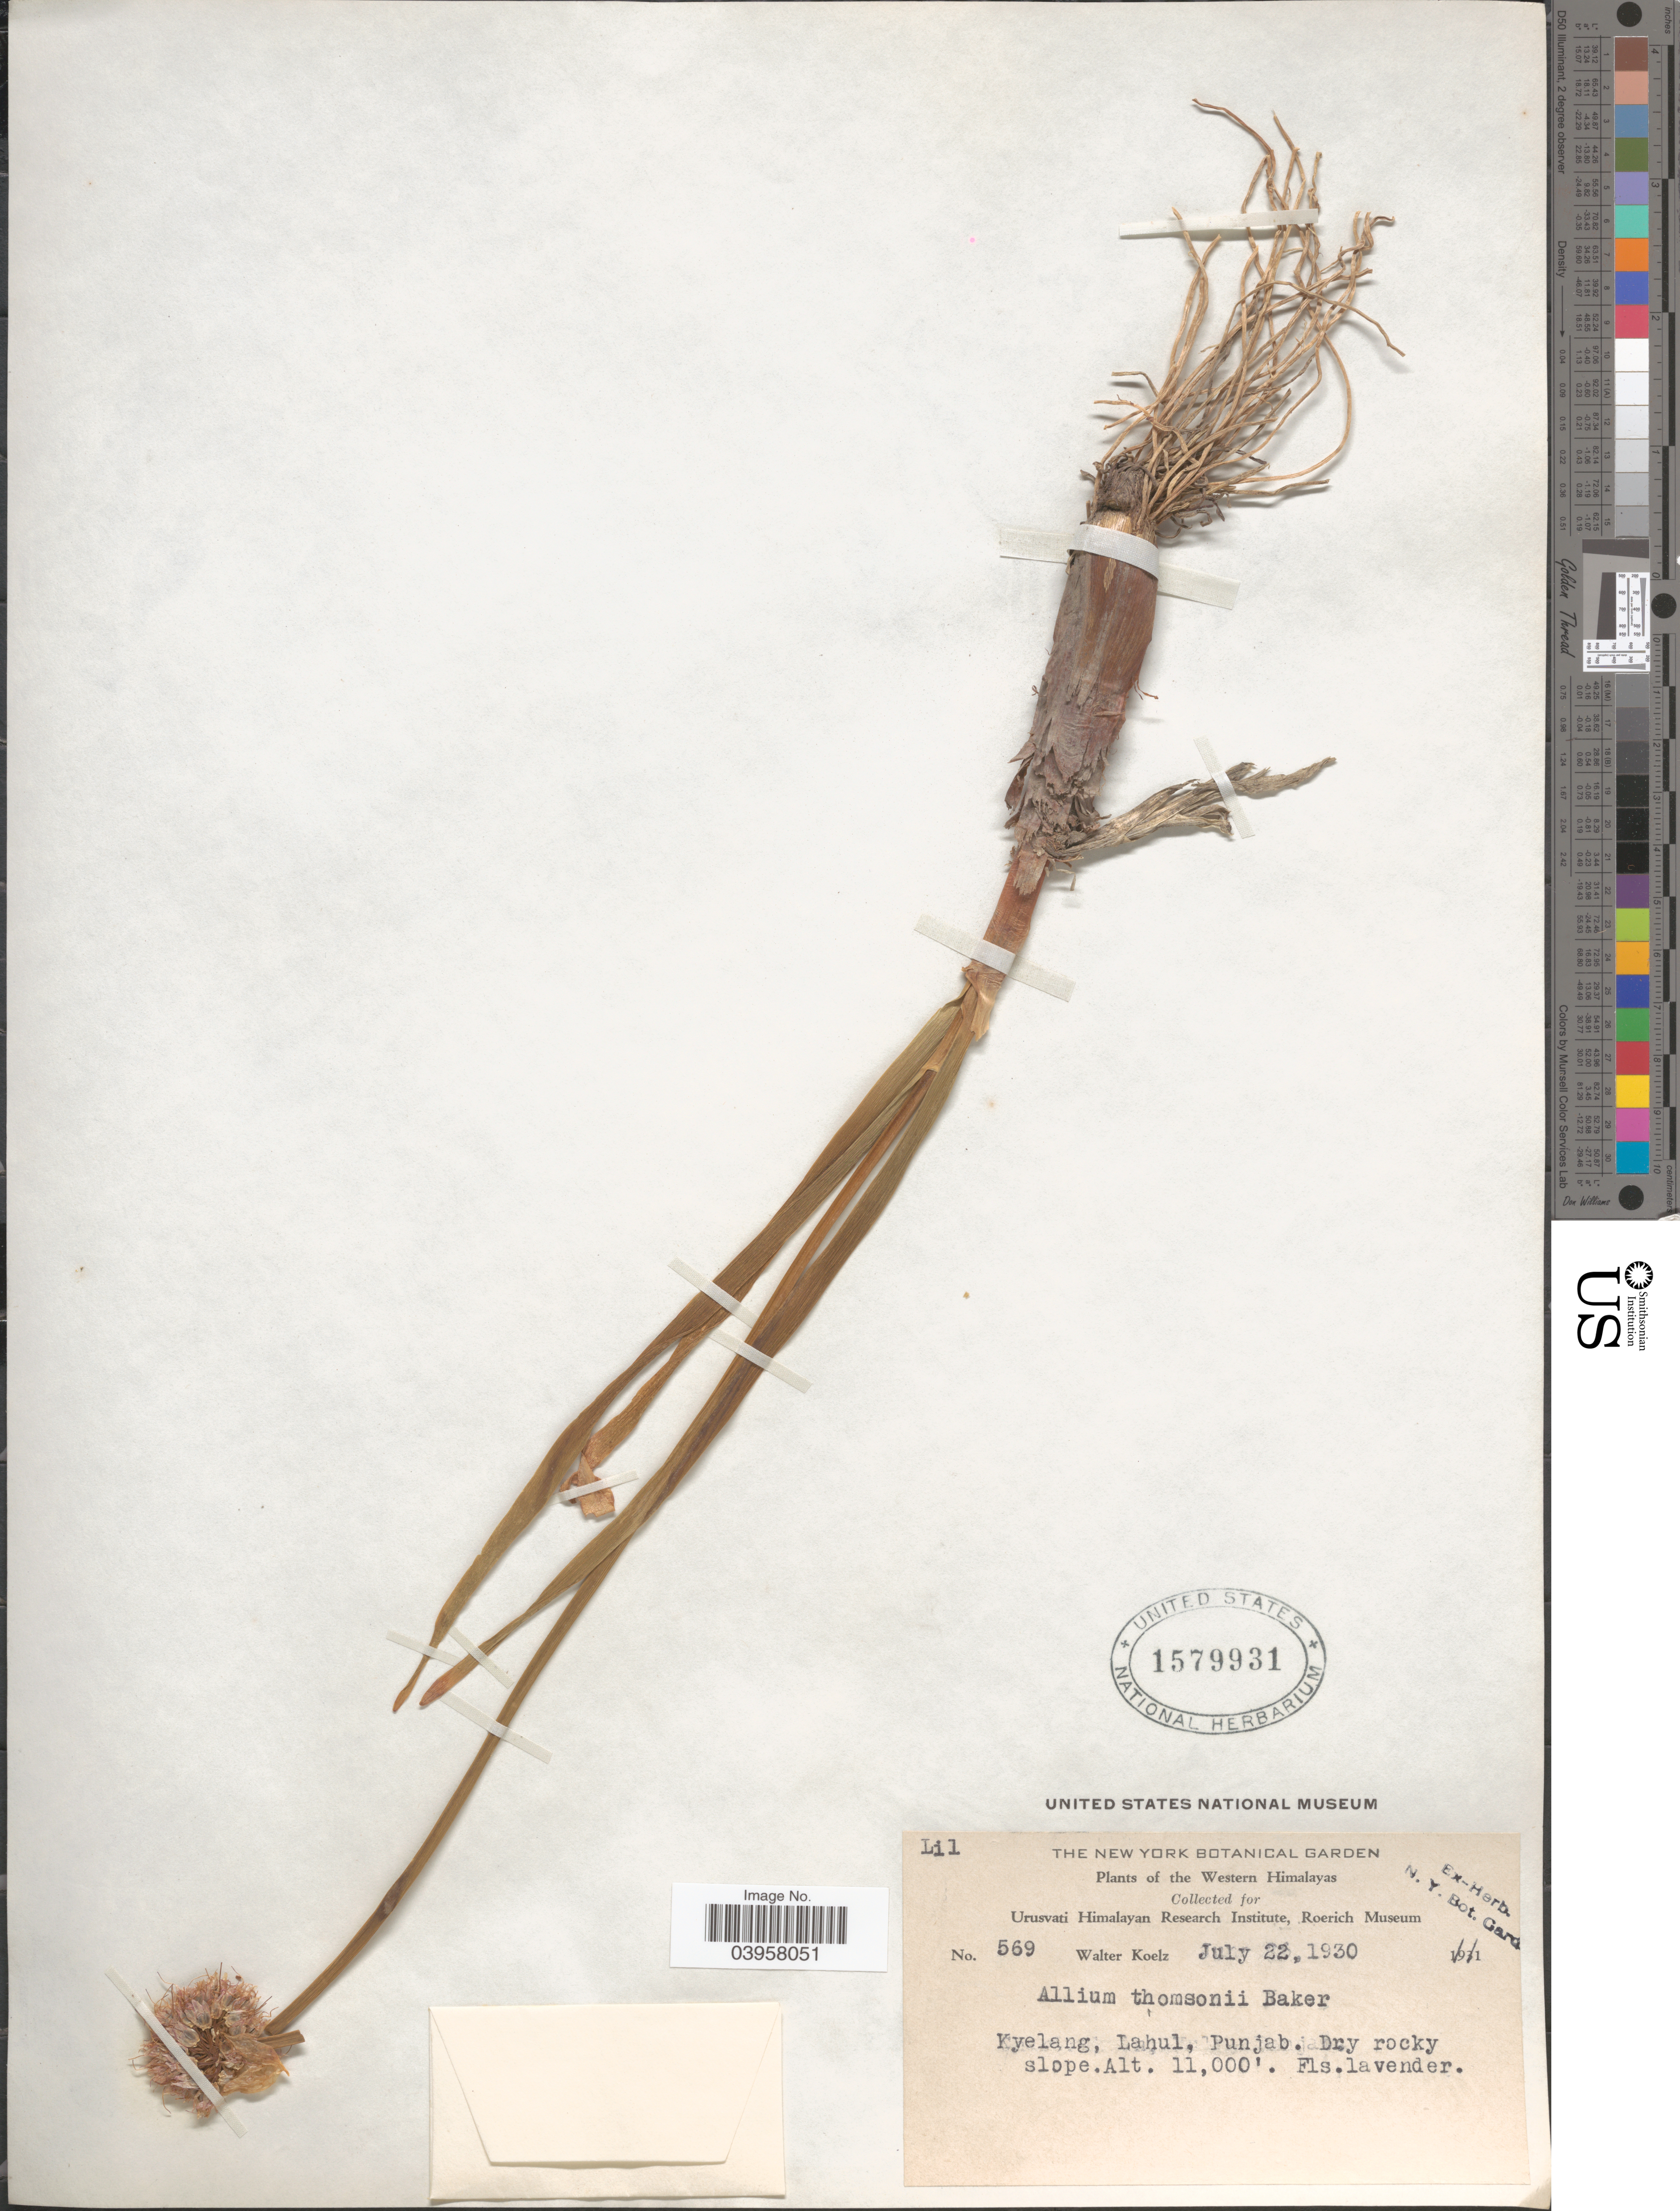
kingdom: Plantae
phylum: Tracheophyta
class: Liliopsida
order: Asparagales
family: Amaryllidaceae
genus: Allium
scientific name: Allium thomsonii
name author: Baker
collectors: W. N. Koelz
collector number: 569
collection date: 1930-07-22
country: India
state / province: Punjab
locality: Western Himalayas. Kyelang, Lahul.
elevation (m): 3353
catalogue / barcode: US 1579931